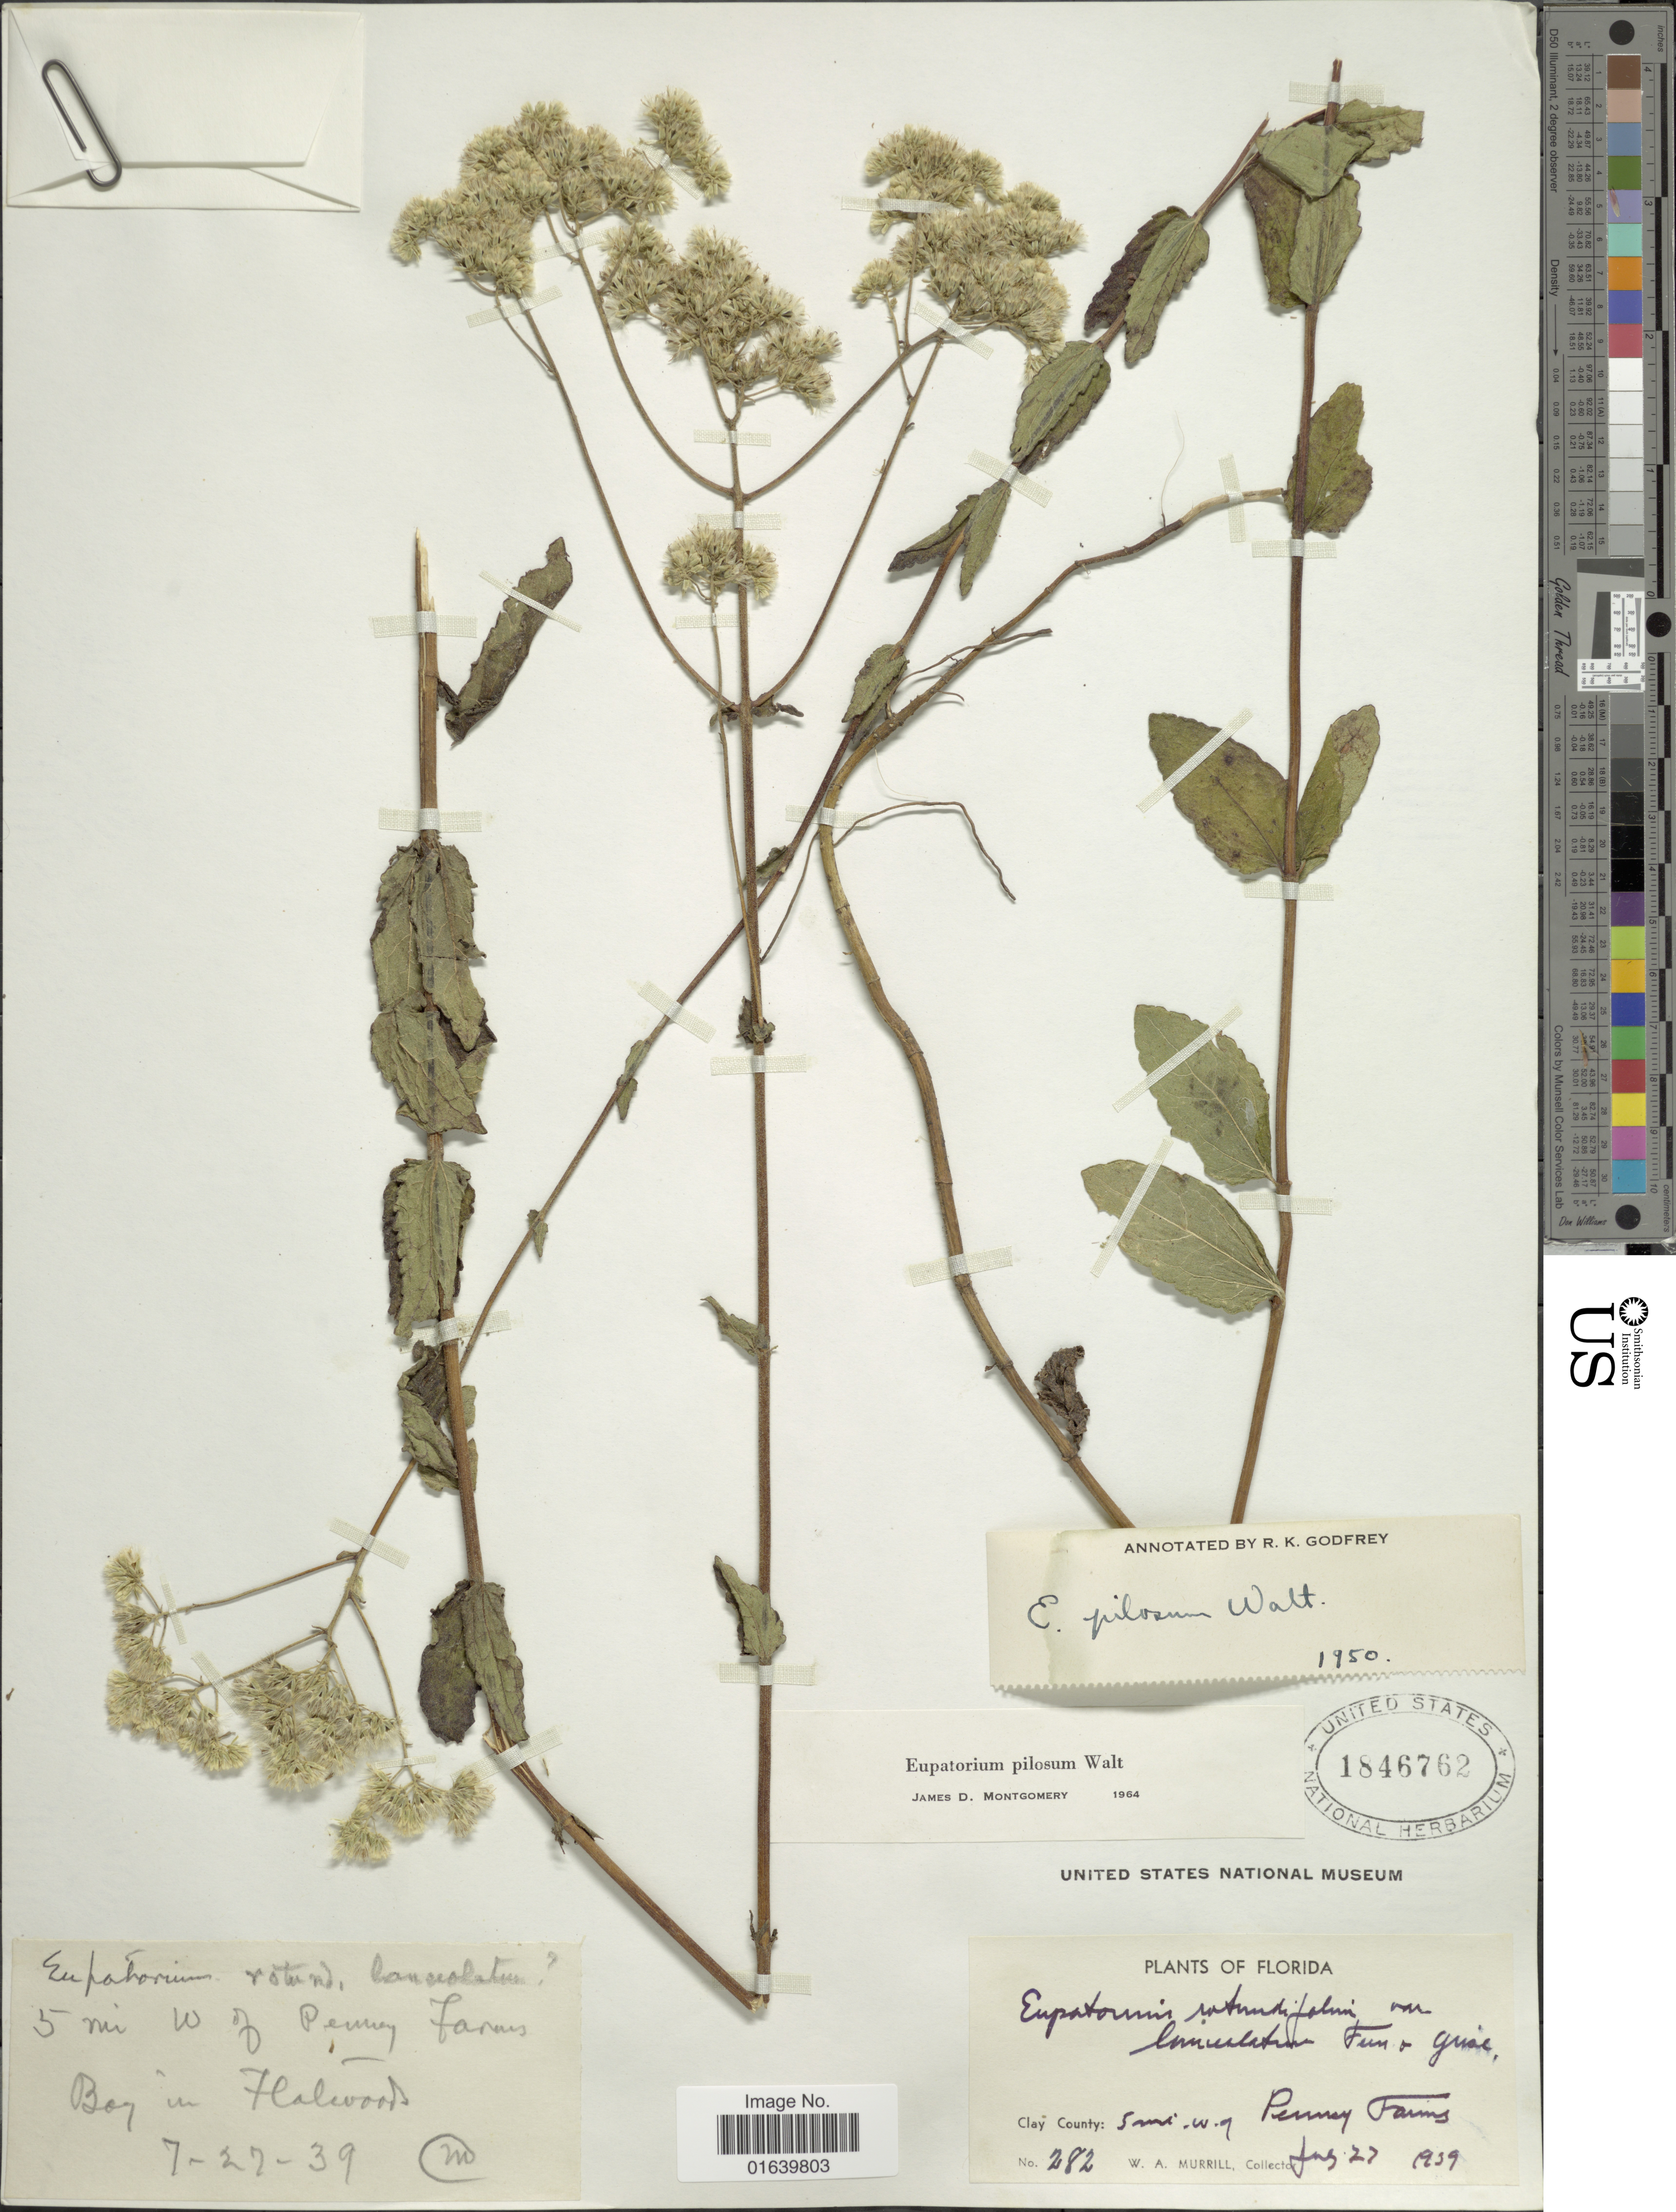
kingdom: Plantae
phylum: Tracheophyta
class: Magnoliopsida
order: Asterales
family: Asteraceae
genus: Eupatorium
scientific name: Eupatorium pilosum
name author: Walter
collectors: W. A. Murrill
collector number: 282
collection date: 1939-08-23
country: United States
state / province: Florida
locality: Clay County, 5 mi. w. of Penney Farms.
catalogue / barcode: US 1846762